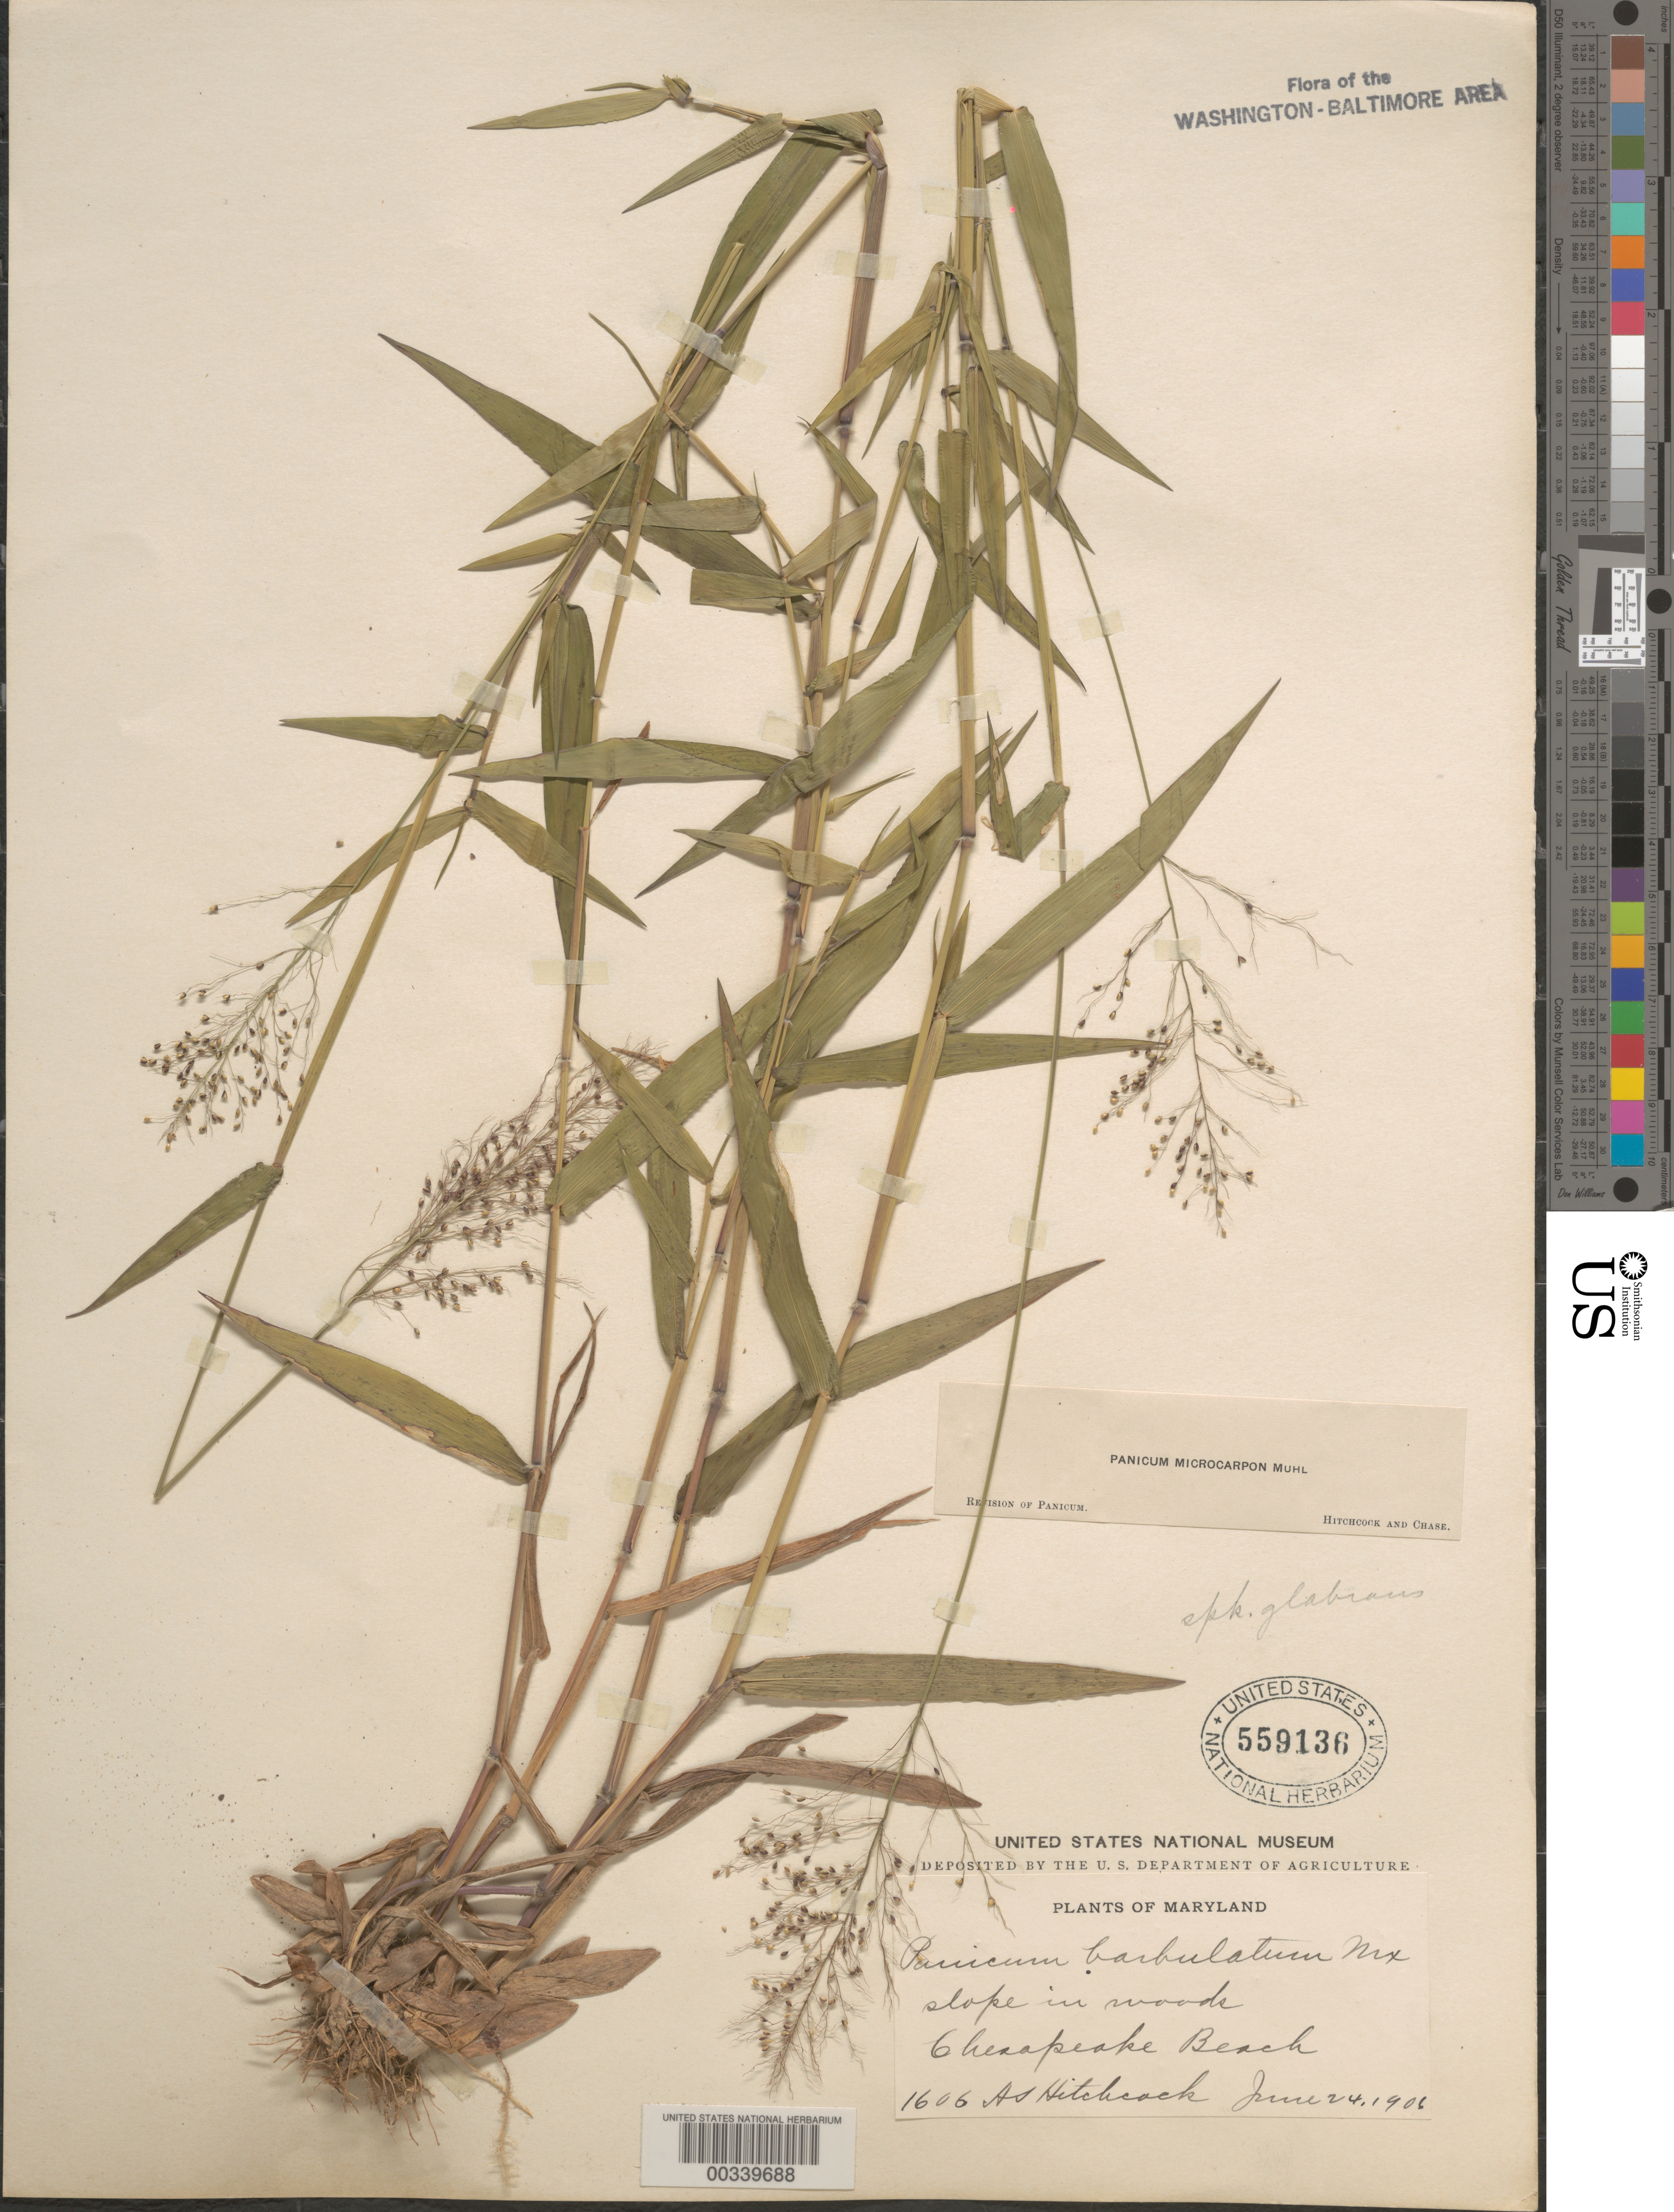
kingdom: Plantae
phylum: Tracheophyta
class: Liliopsida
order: Poales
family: Poaceae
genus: Dichanthelium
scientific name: Dichanthelium dichotomum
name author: (L.) Gould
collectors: A. S. Hitchcock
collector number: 1606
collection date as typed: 24 Jun 1906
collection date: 1906-06-24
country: United States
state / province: Maryland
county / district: Calvert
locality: Chesapeake Beach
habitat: Slope in woods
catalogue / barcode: US 559136